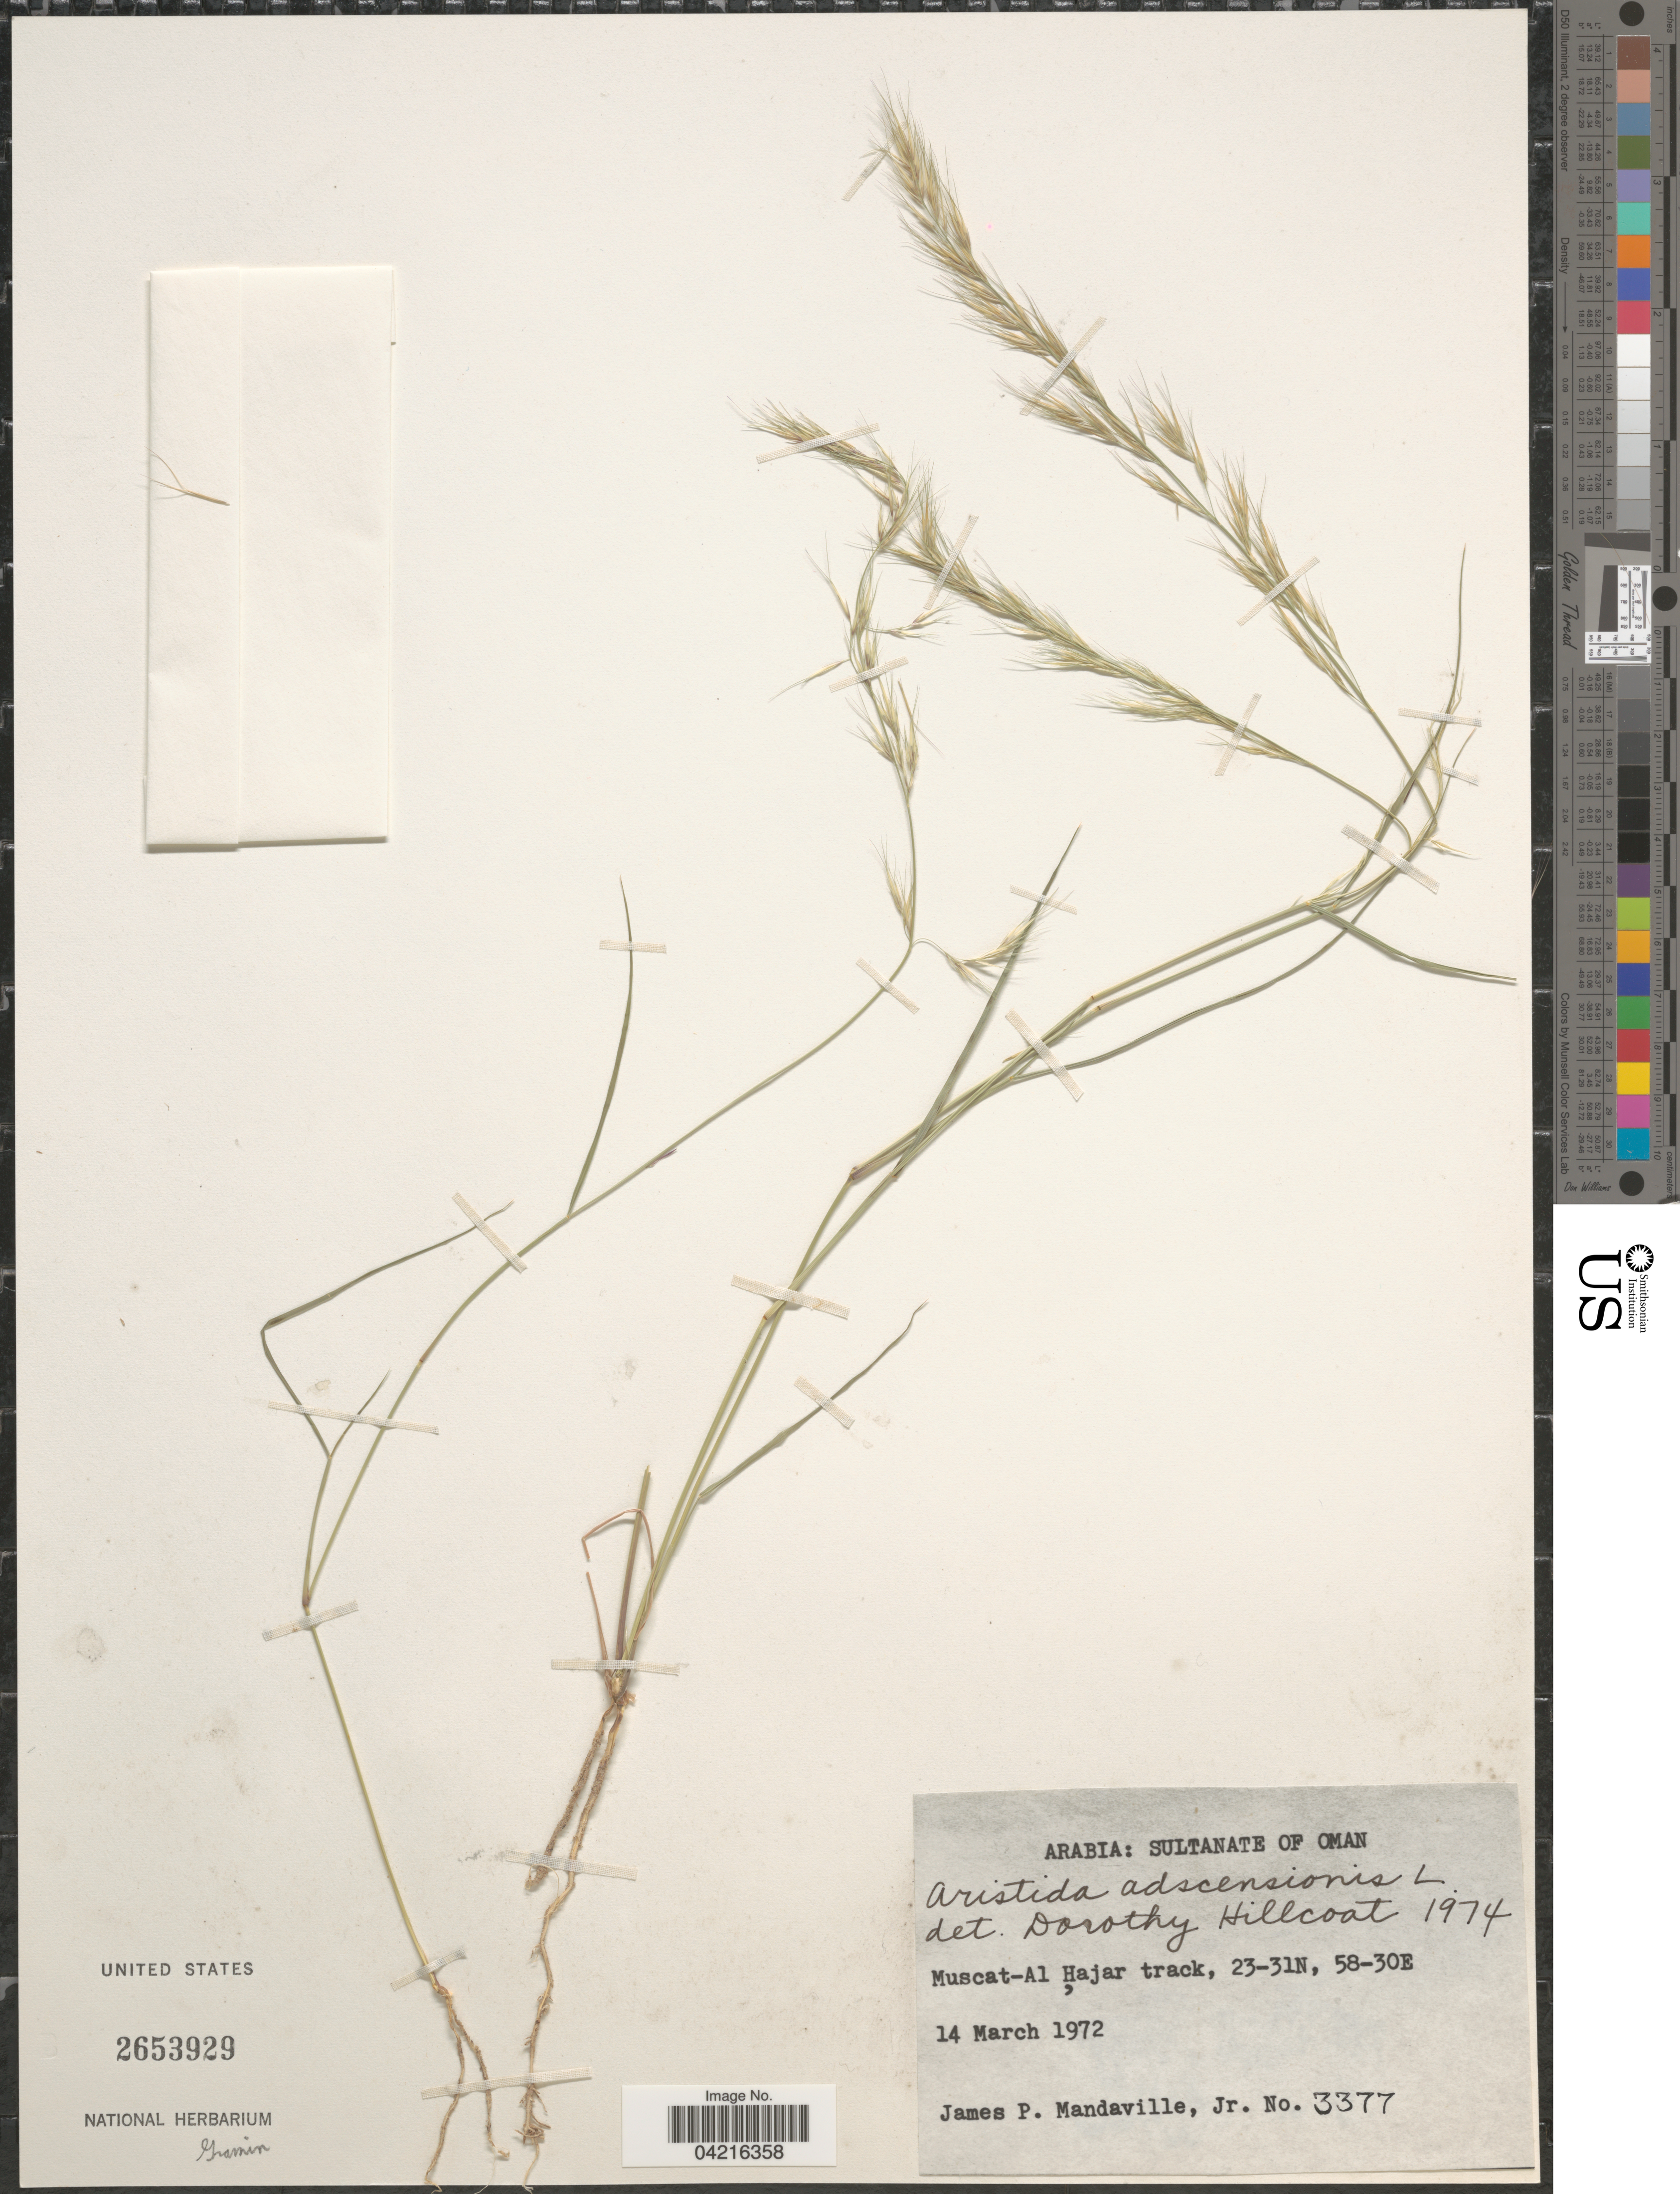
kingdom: Plantae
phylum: Tracheophyta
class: Liliopsida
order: Poales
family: Poaceae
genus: Aristida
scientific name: Aristida adscensionis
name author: L.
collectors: J. Mandaville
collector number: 3377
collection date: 1972-03-14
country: Oman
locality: Arabia: Sultanate of Oman. Muscat-Al, Hajar track.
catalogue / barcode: US 2653929